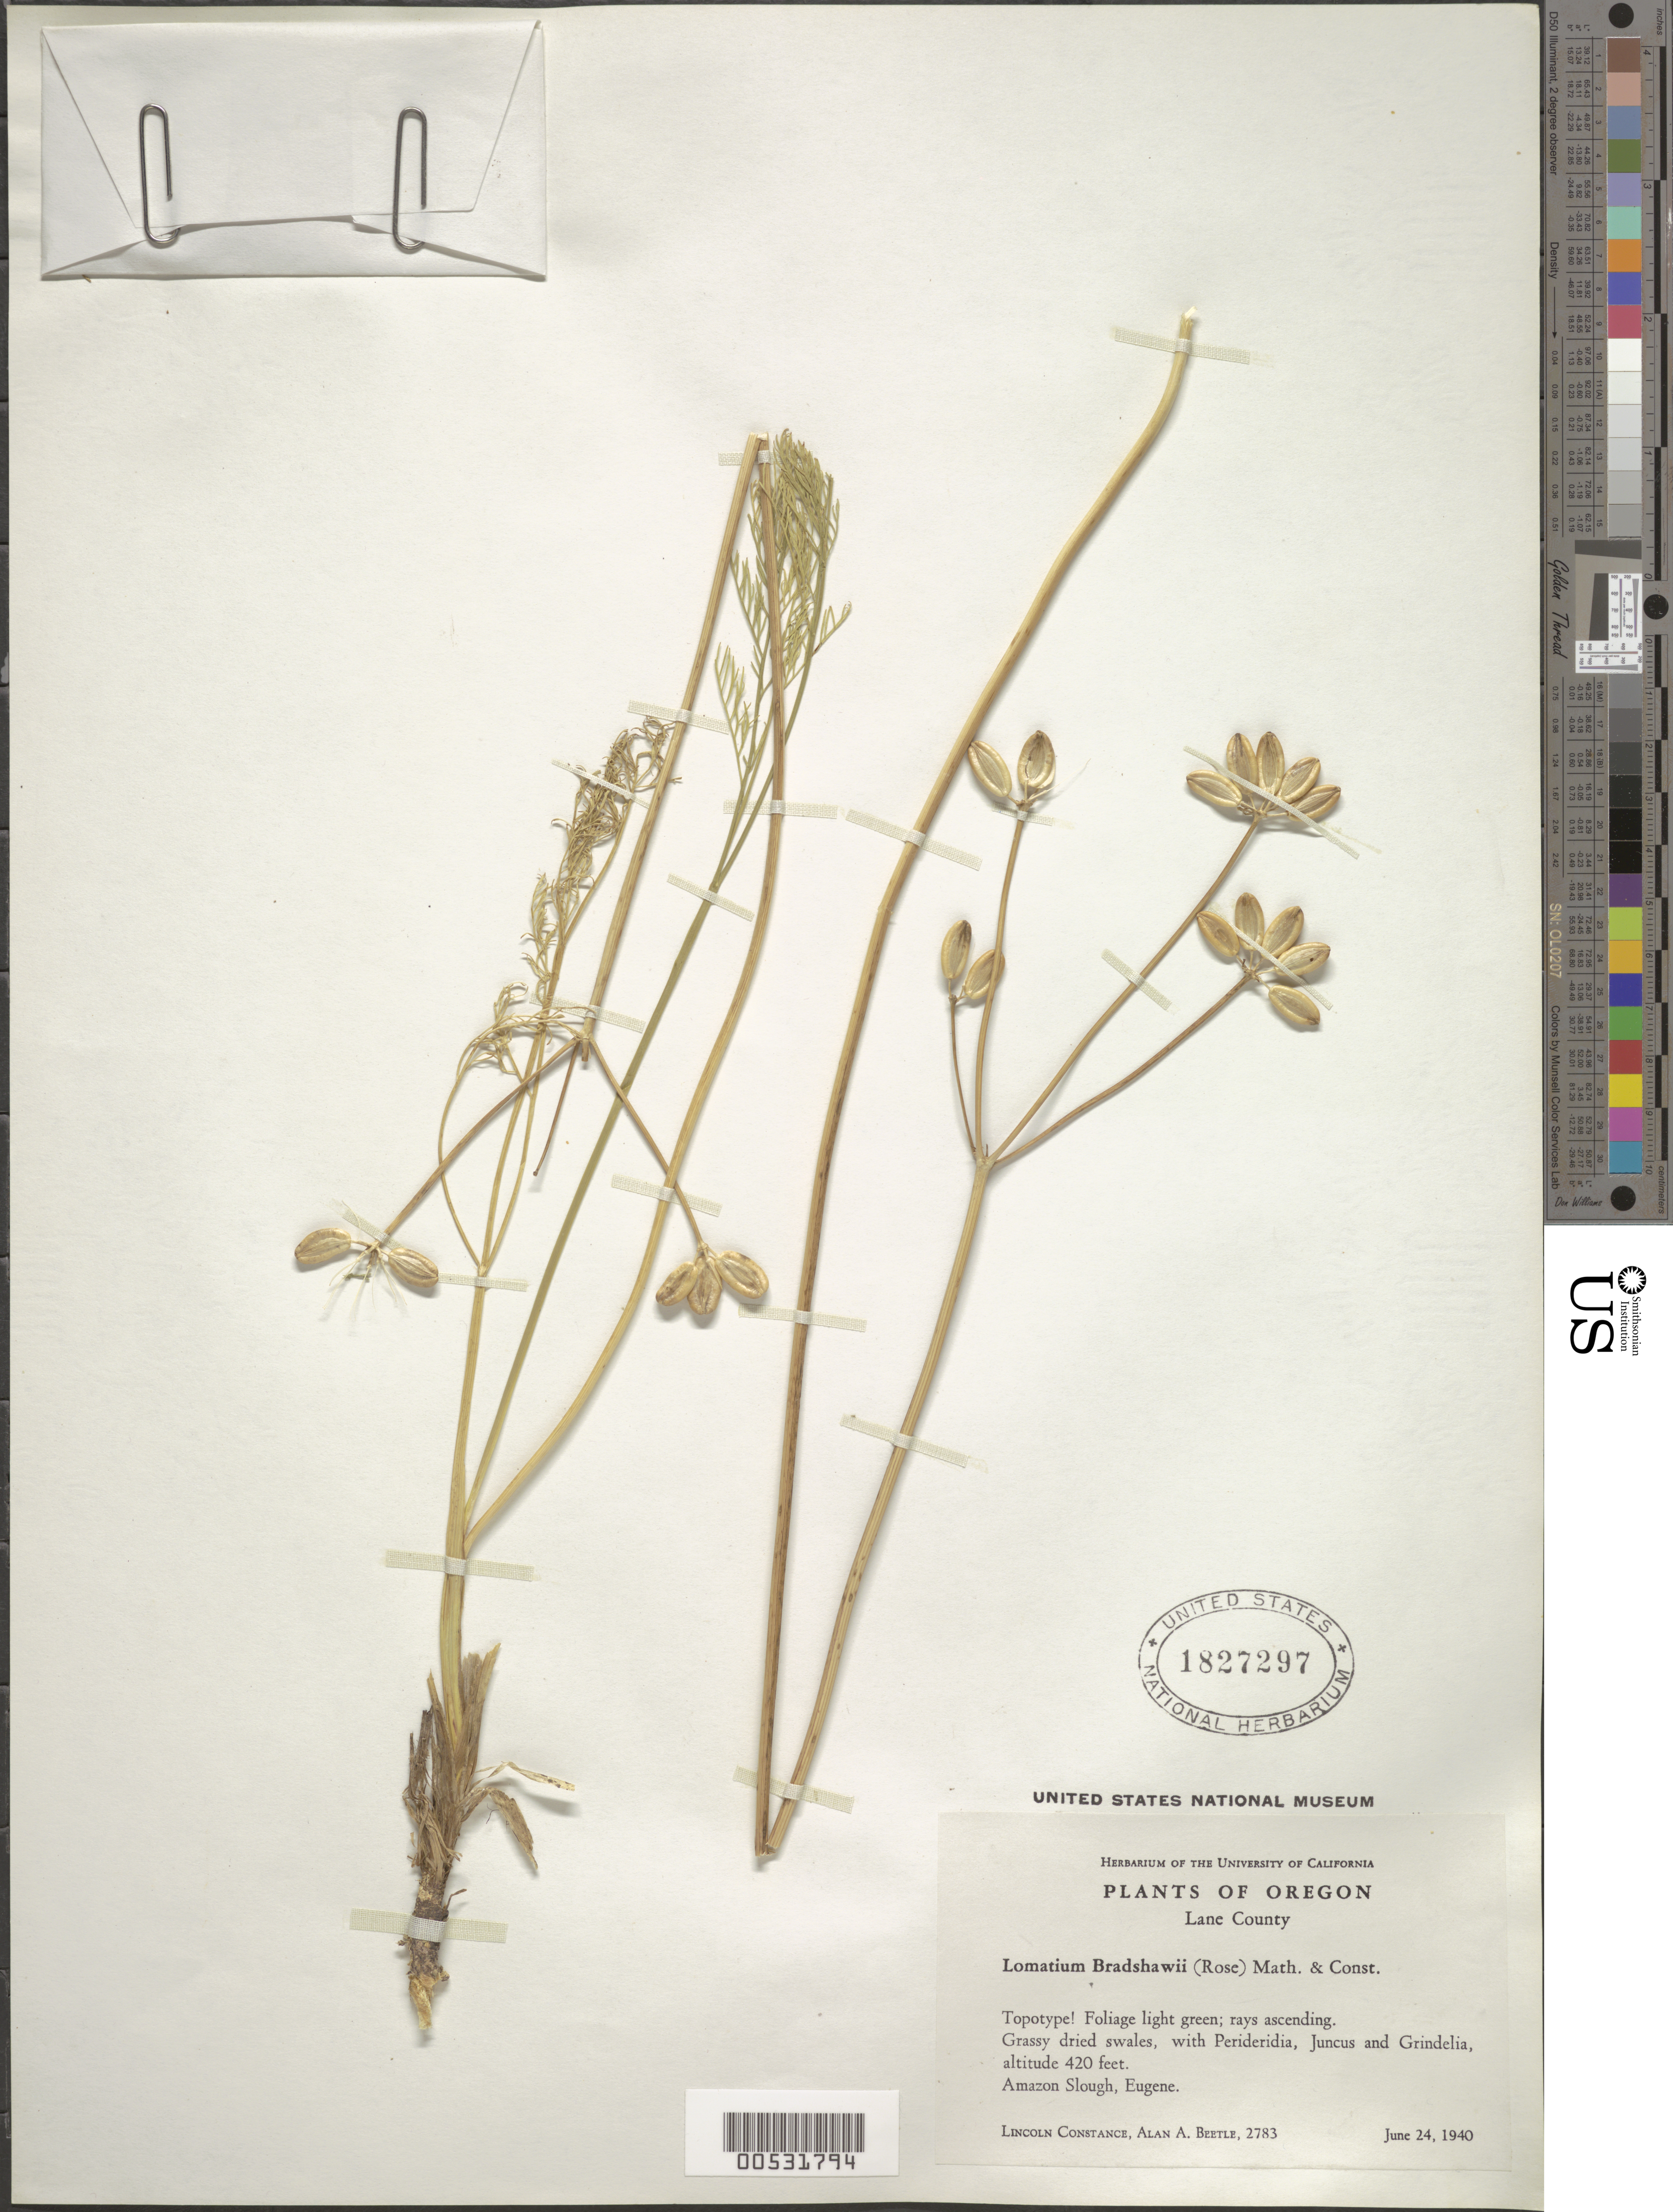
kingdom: Plantae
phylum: Tracheophyta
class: Magnoliopsida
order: Apiales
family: Apiaceae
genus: Lomatium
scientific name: Lomatium bradshawii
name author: (Rose) Math. & Const.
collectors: L. Constance & A. A. Beetle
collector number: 2783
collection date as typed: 24 Jun 1940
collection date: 1940-06-24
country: United States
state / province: Oregon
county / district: Lane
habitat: Grassy dried swales, with Perideridia, Juncus and Grindelia.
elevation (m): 128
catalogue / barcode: US 1827297